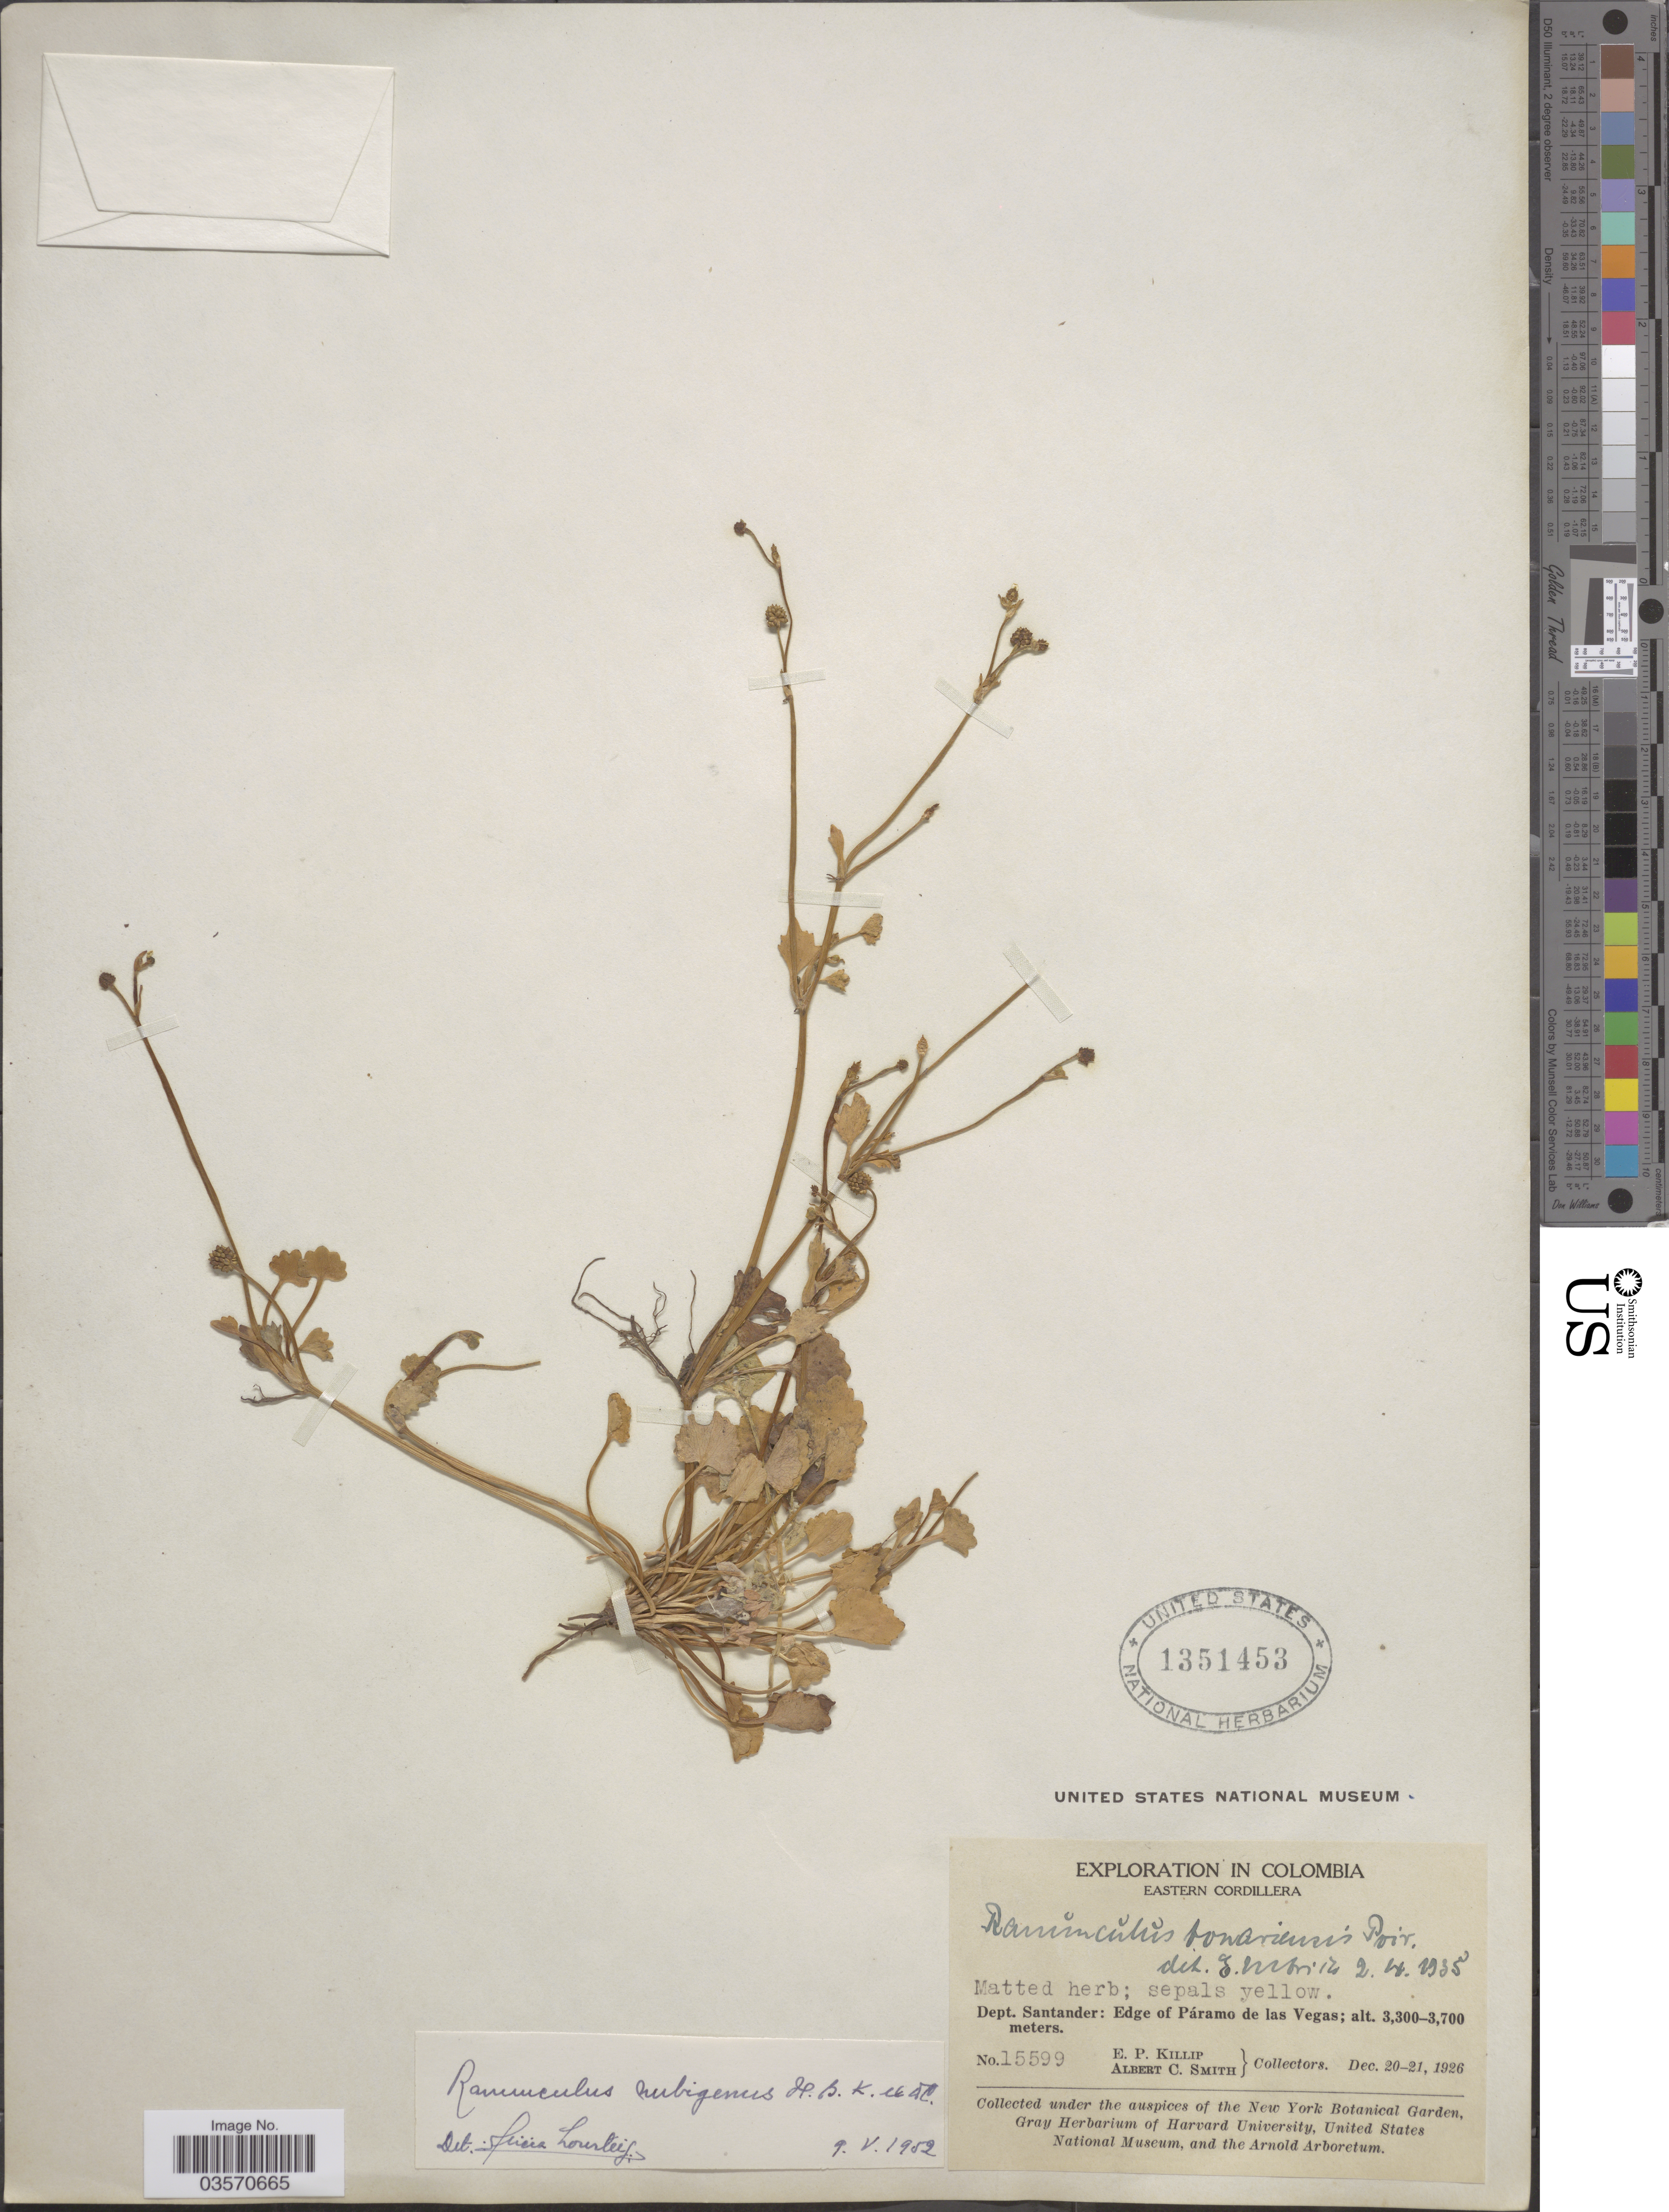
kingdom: Plantae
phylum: Tracheophyta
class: Magnoliopsida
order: Ranunculales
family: Ranunculaceae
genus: Ranunculus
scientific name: Ranunculus nubigenus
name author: Humb. et al. ex DC.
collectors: E. P. Killip & A. C. Smith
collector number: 15599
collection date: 1926-12-20/1926-12-21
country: Colombia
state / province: Santander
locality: Eastern Cordillera. Dept. Santander: Edge of Páramo de Las Vegas.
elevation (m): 3300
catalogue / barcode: US 1351453